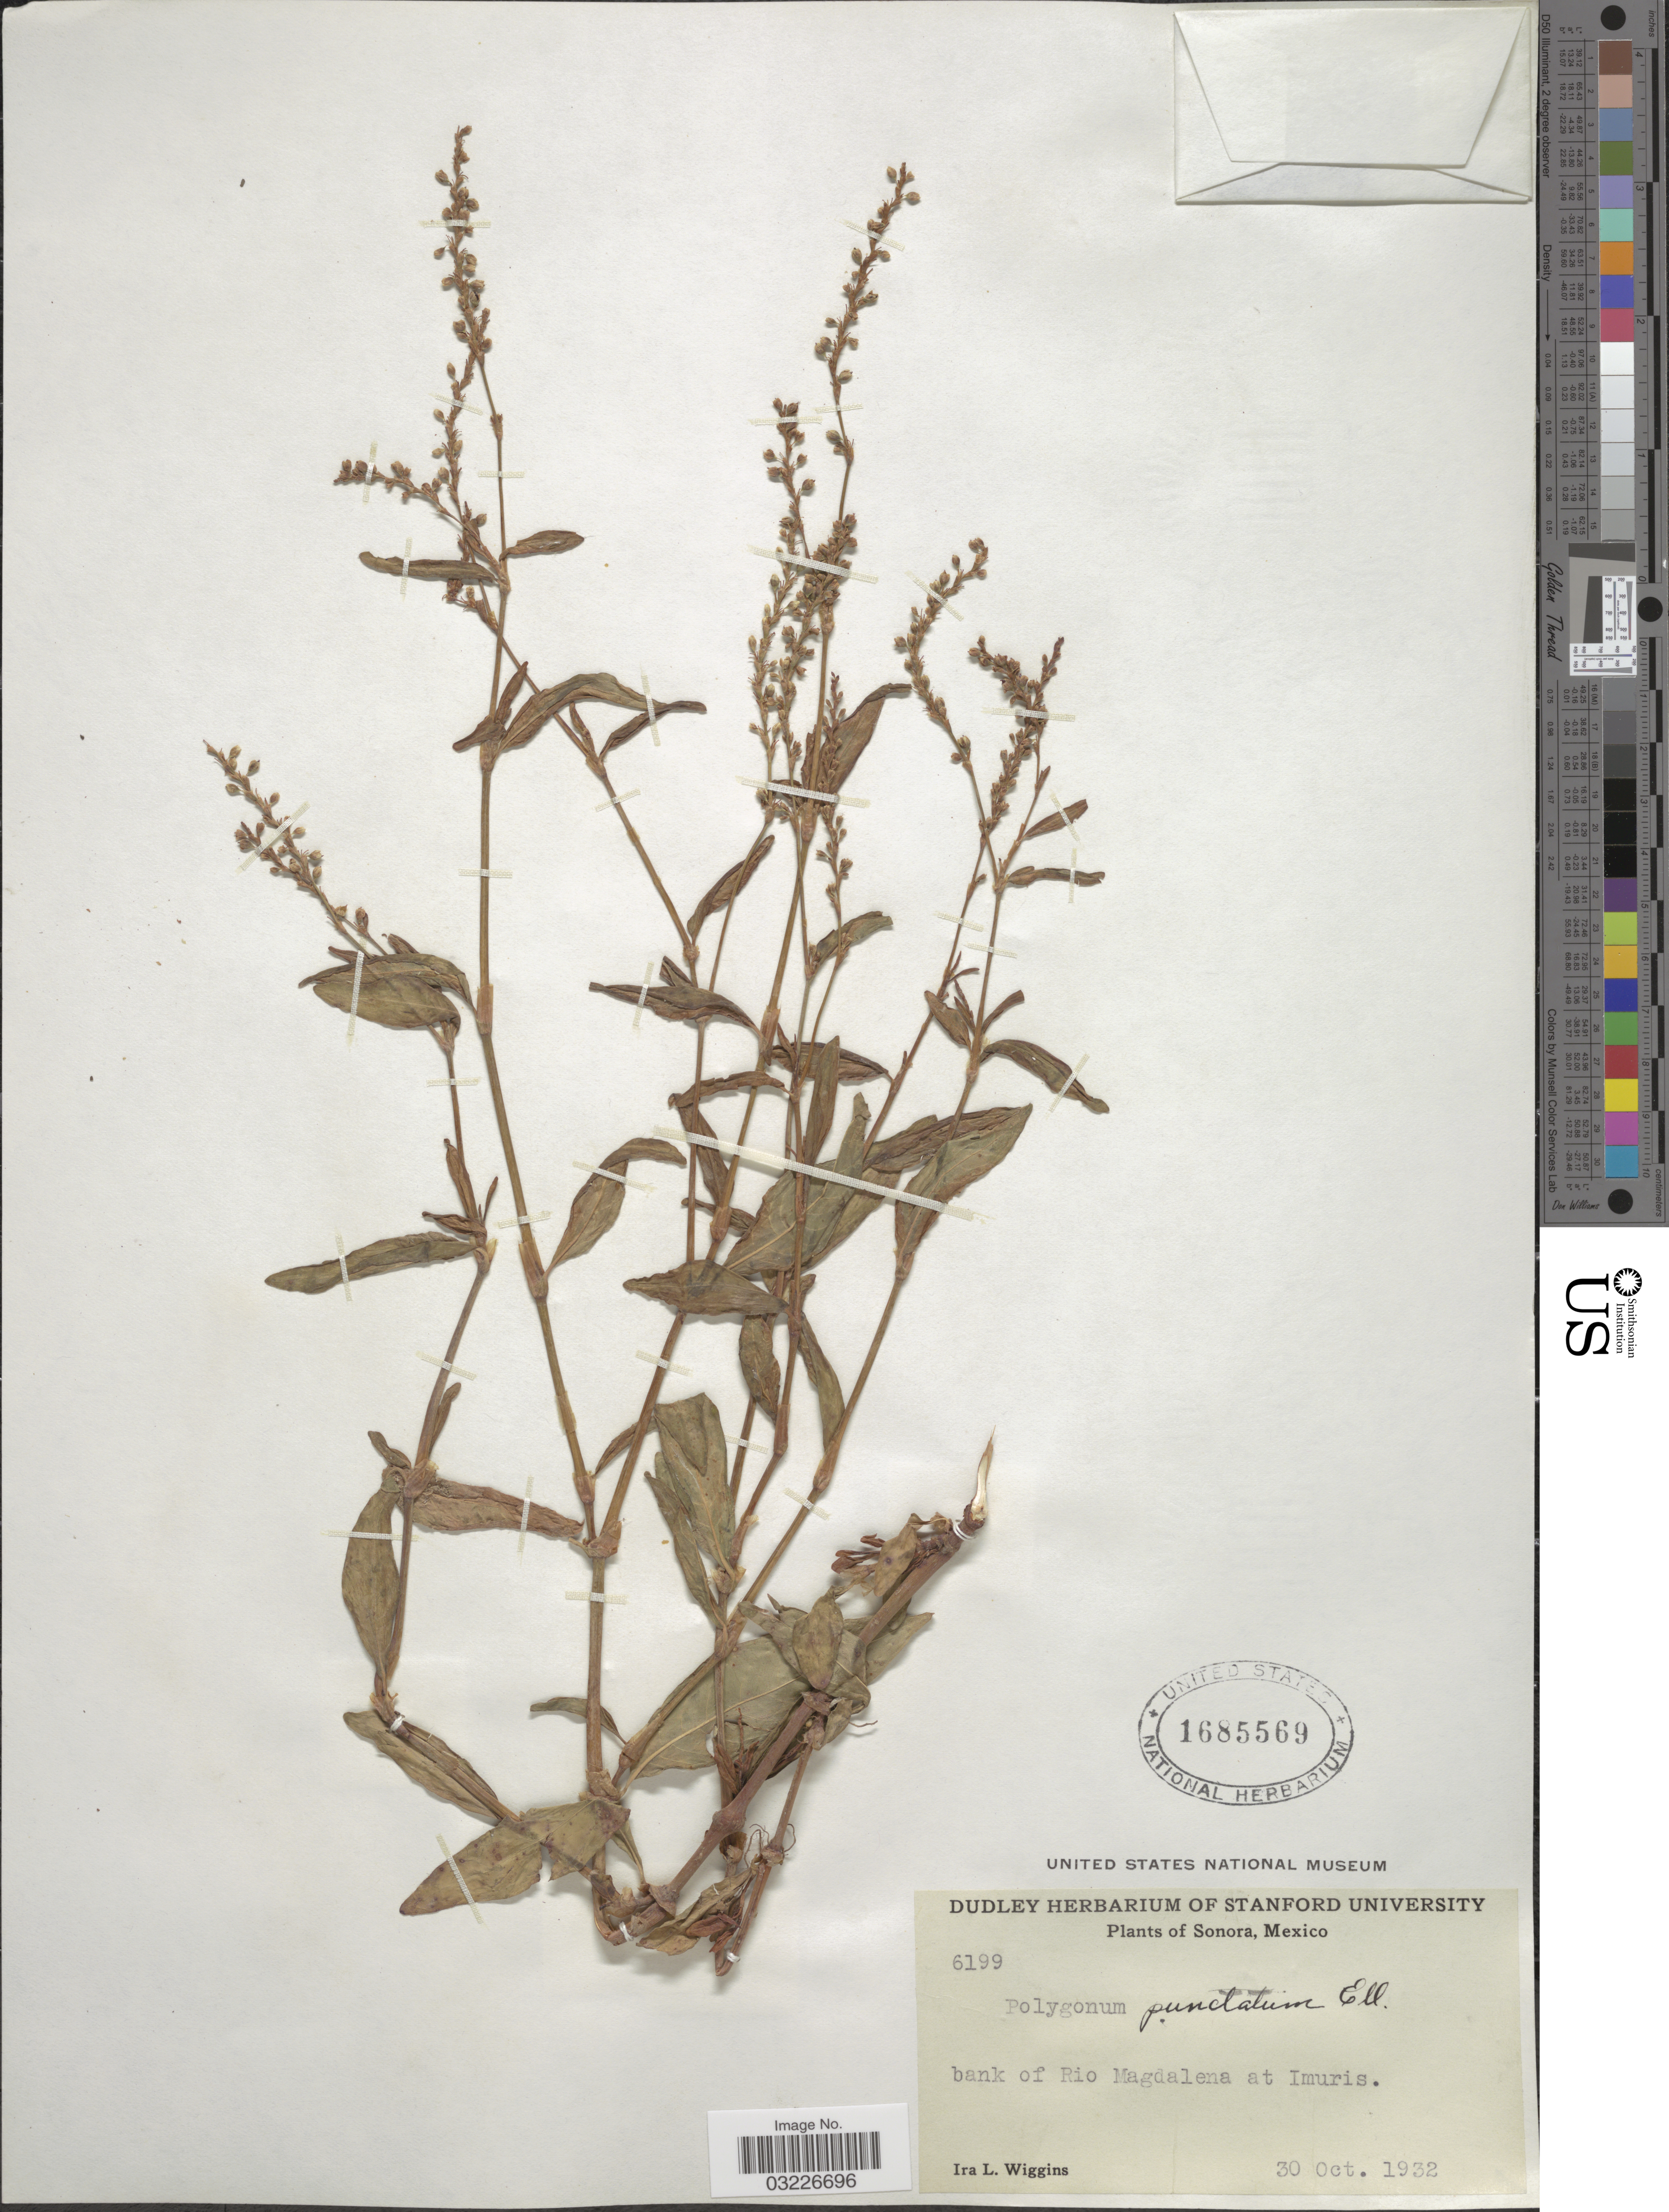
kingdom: Plantae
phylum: Tracheophyta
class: Magnoliopsida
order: Caryophyllales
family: Polygonaceae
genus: Persicaria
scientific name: Persicaria punctata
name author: (Elliott) Small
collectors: I. L. Wiggins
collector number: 6199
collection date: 1932-10-30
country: Mexico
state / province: Sonora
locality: Bank of Rio Magdalena at Imuris.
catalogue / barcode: US 1685569